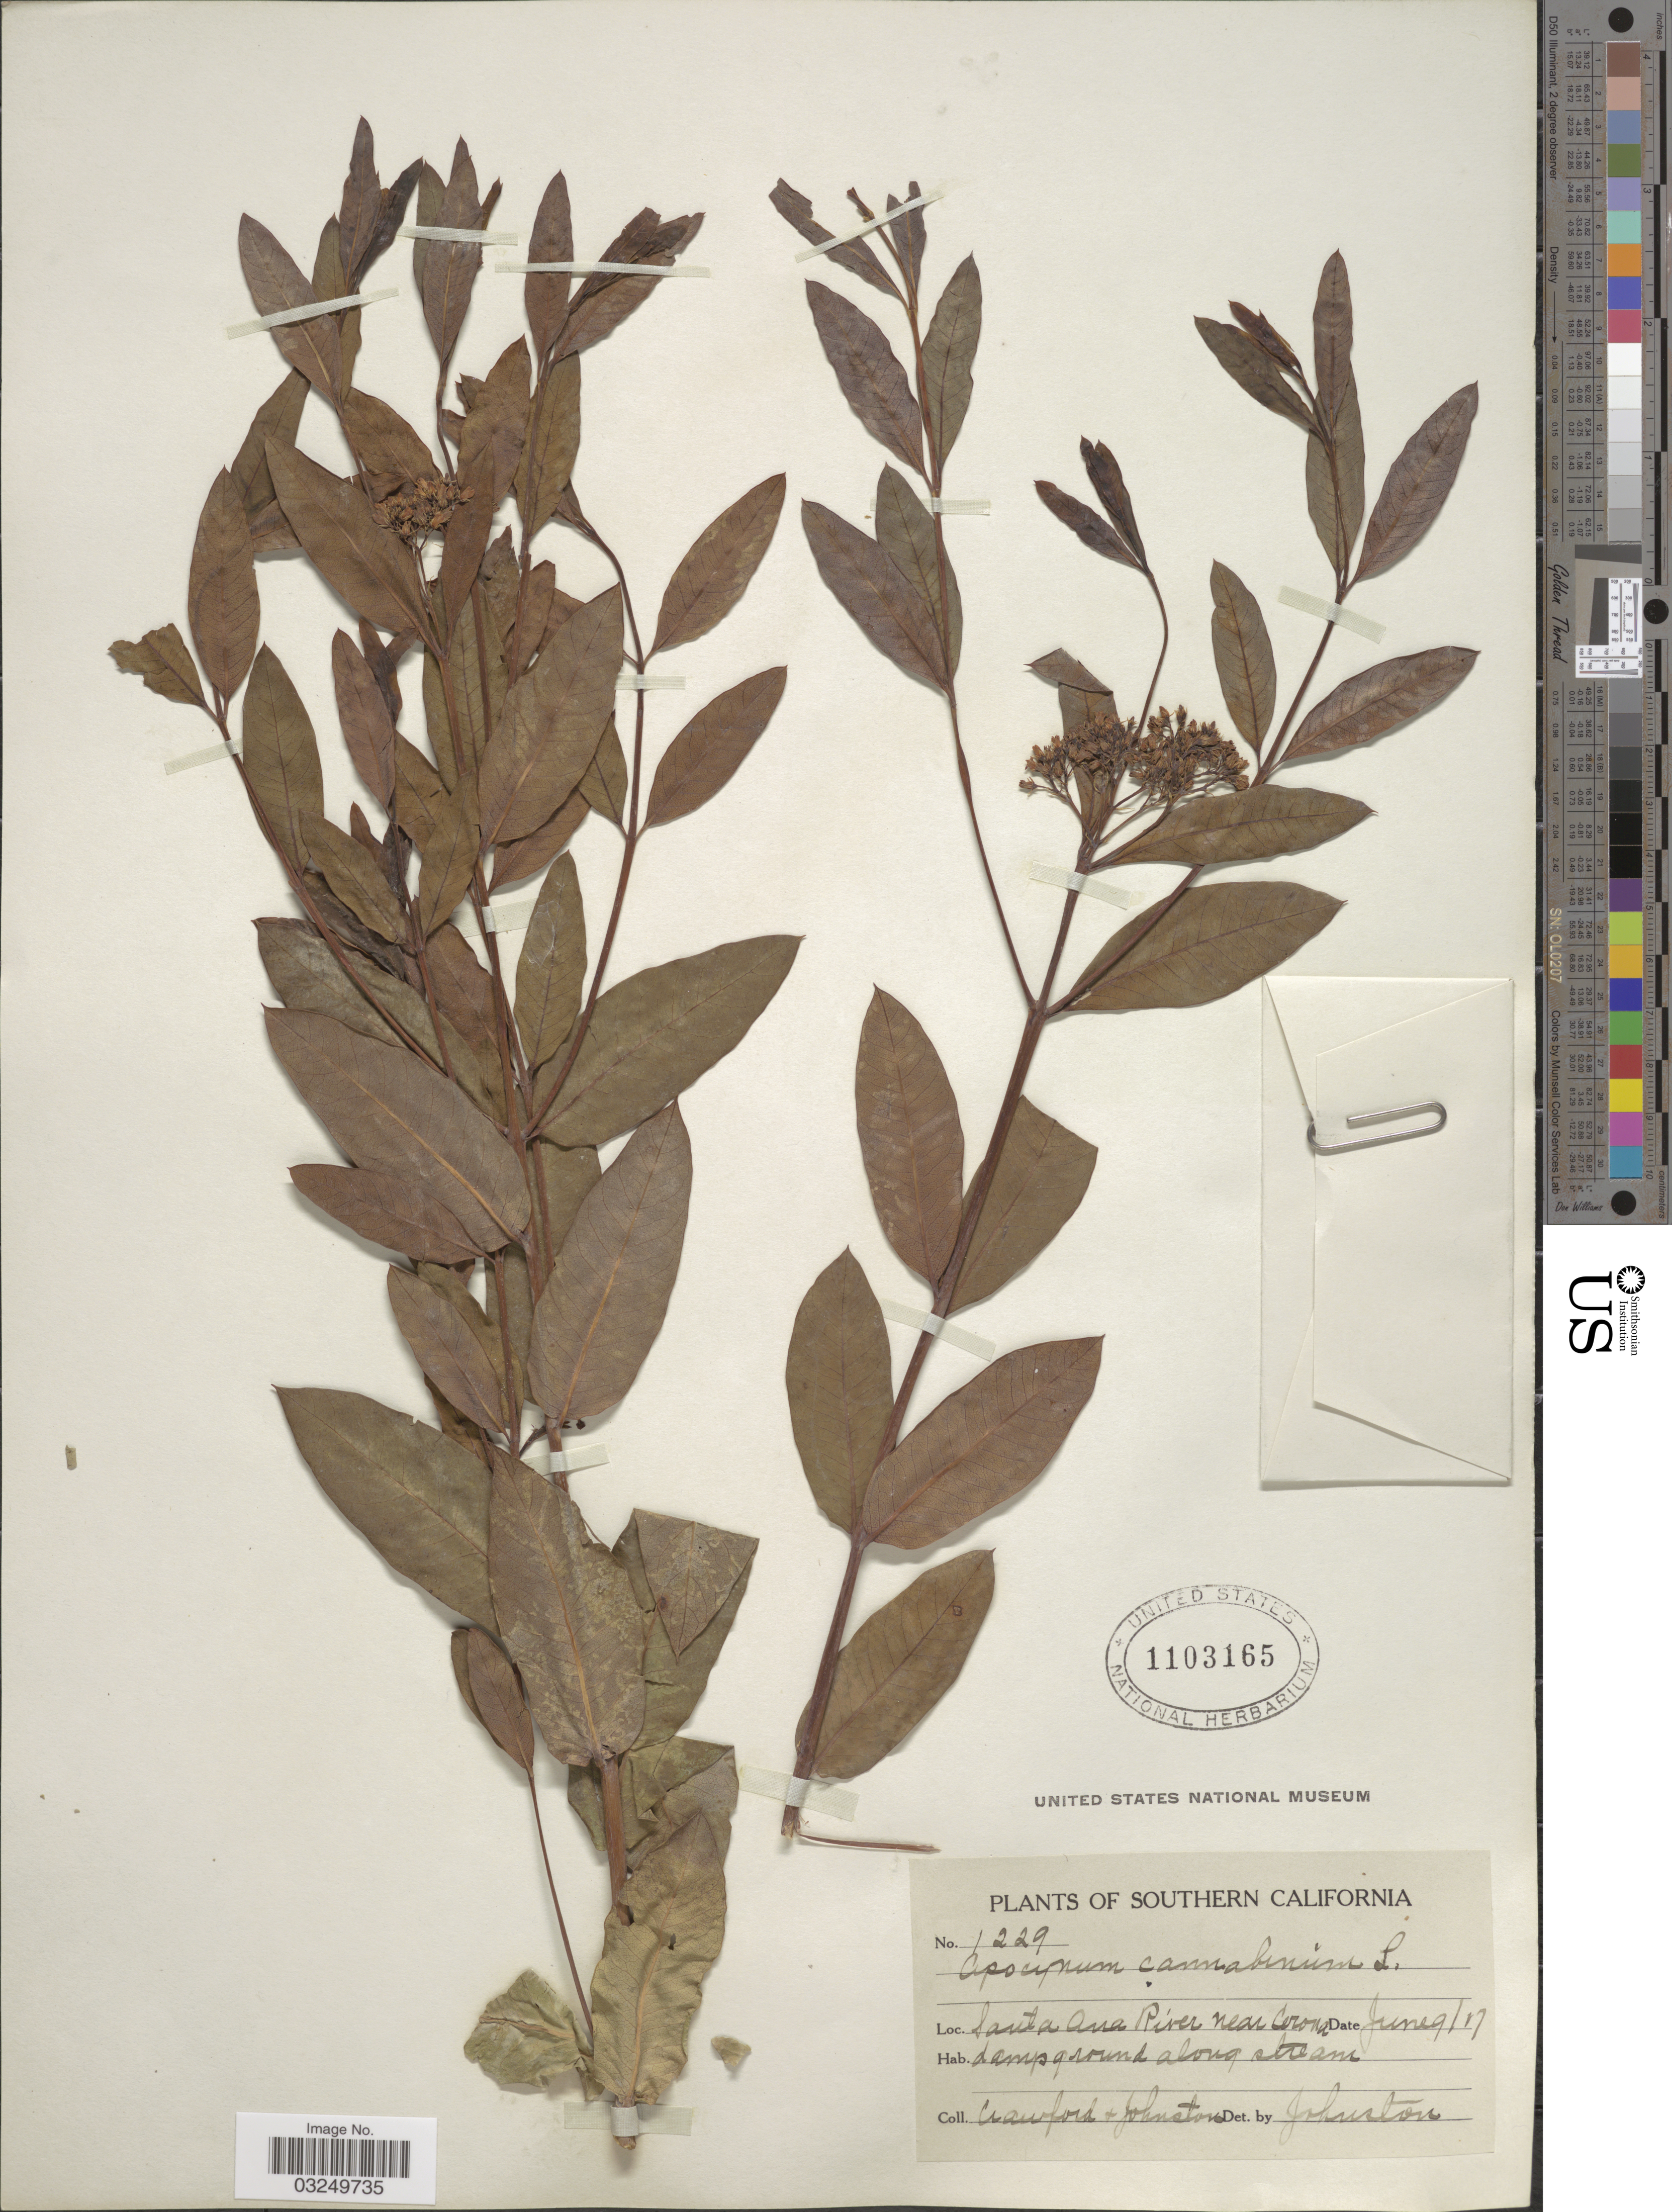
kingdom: Plantae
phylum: Tracheophyta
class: Magnoliopsida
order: Gentianales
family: Apocynaceae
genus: Apocynum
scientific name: Apocynum cannabinum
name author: L.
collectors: Crawford & Johnston, --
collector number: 1229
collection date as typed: Transcribed d/m/y: 9/6/17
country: United States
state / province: California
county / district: Riverside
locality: Southern California. Santa Ana River near Corona.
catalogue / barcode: US 1103165